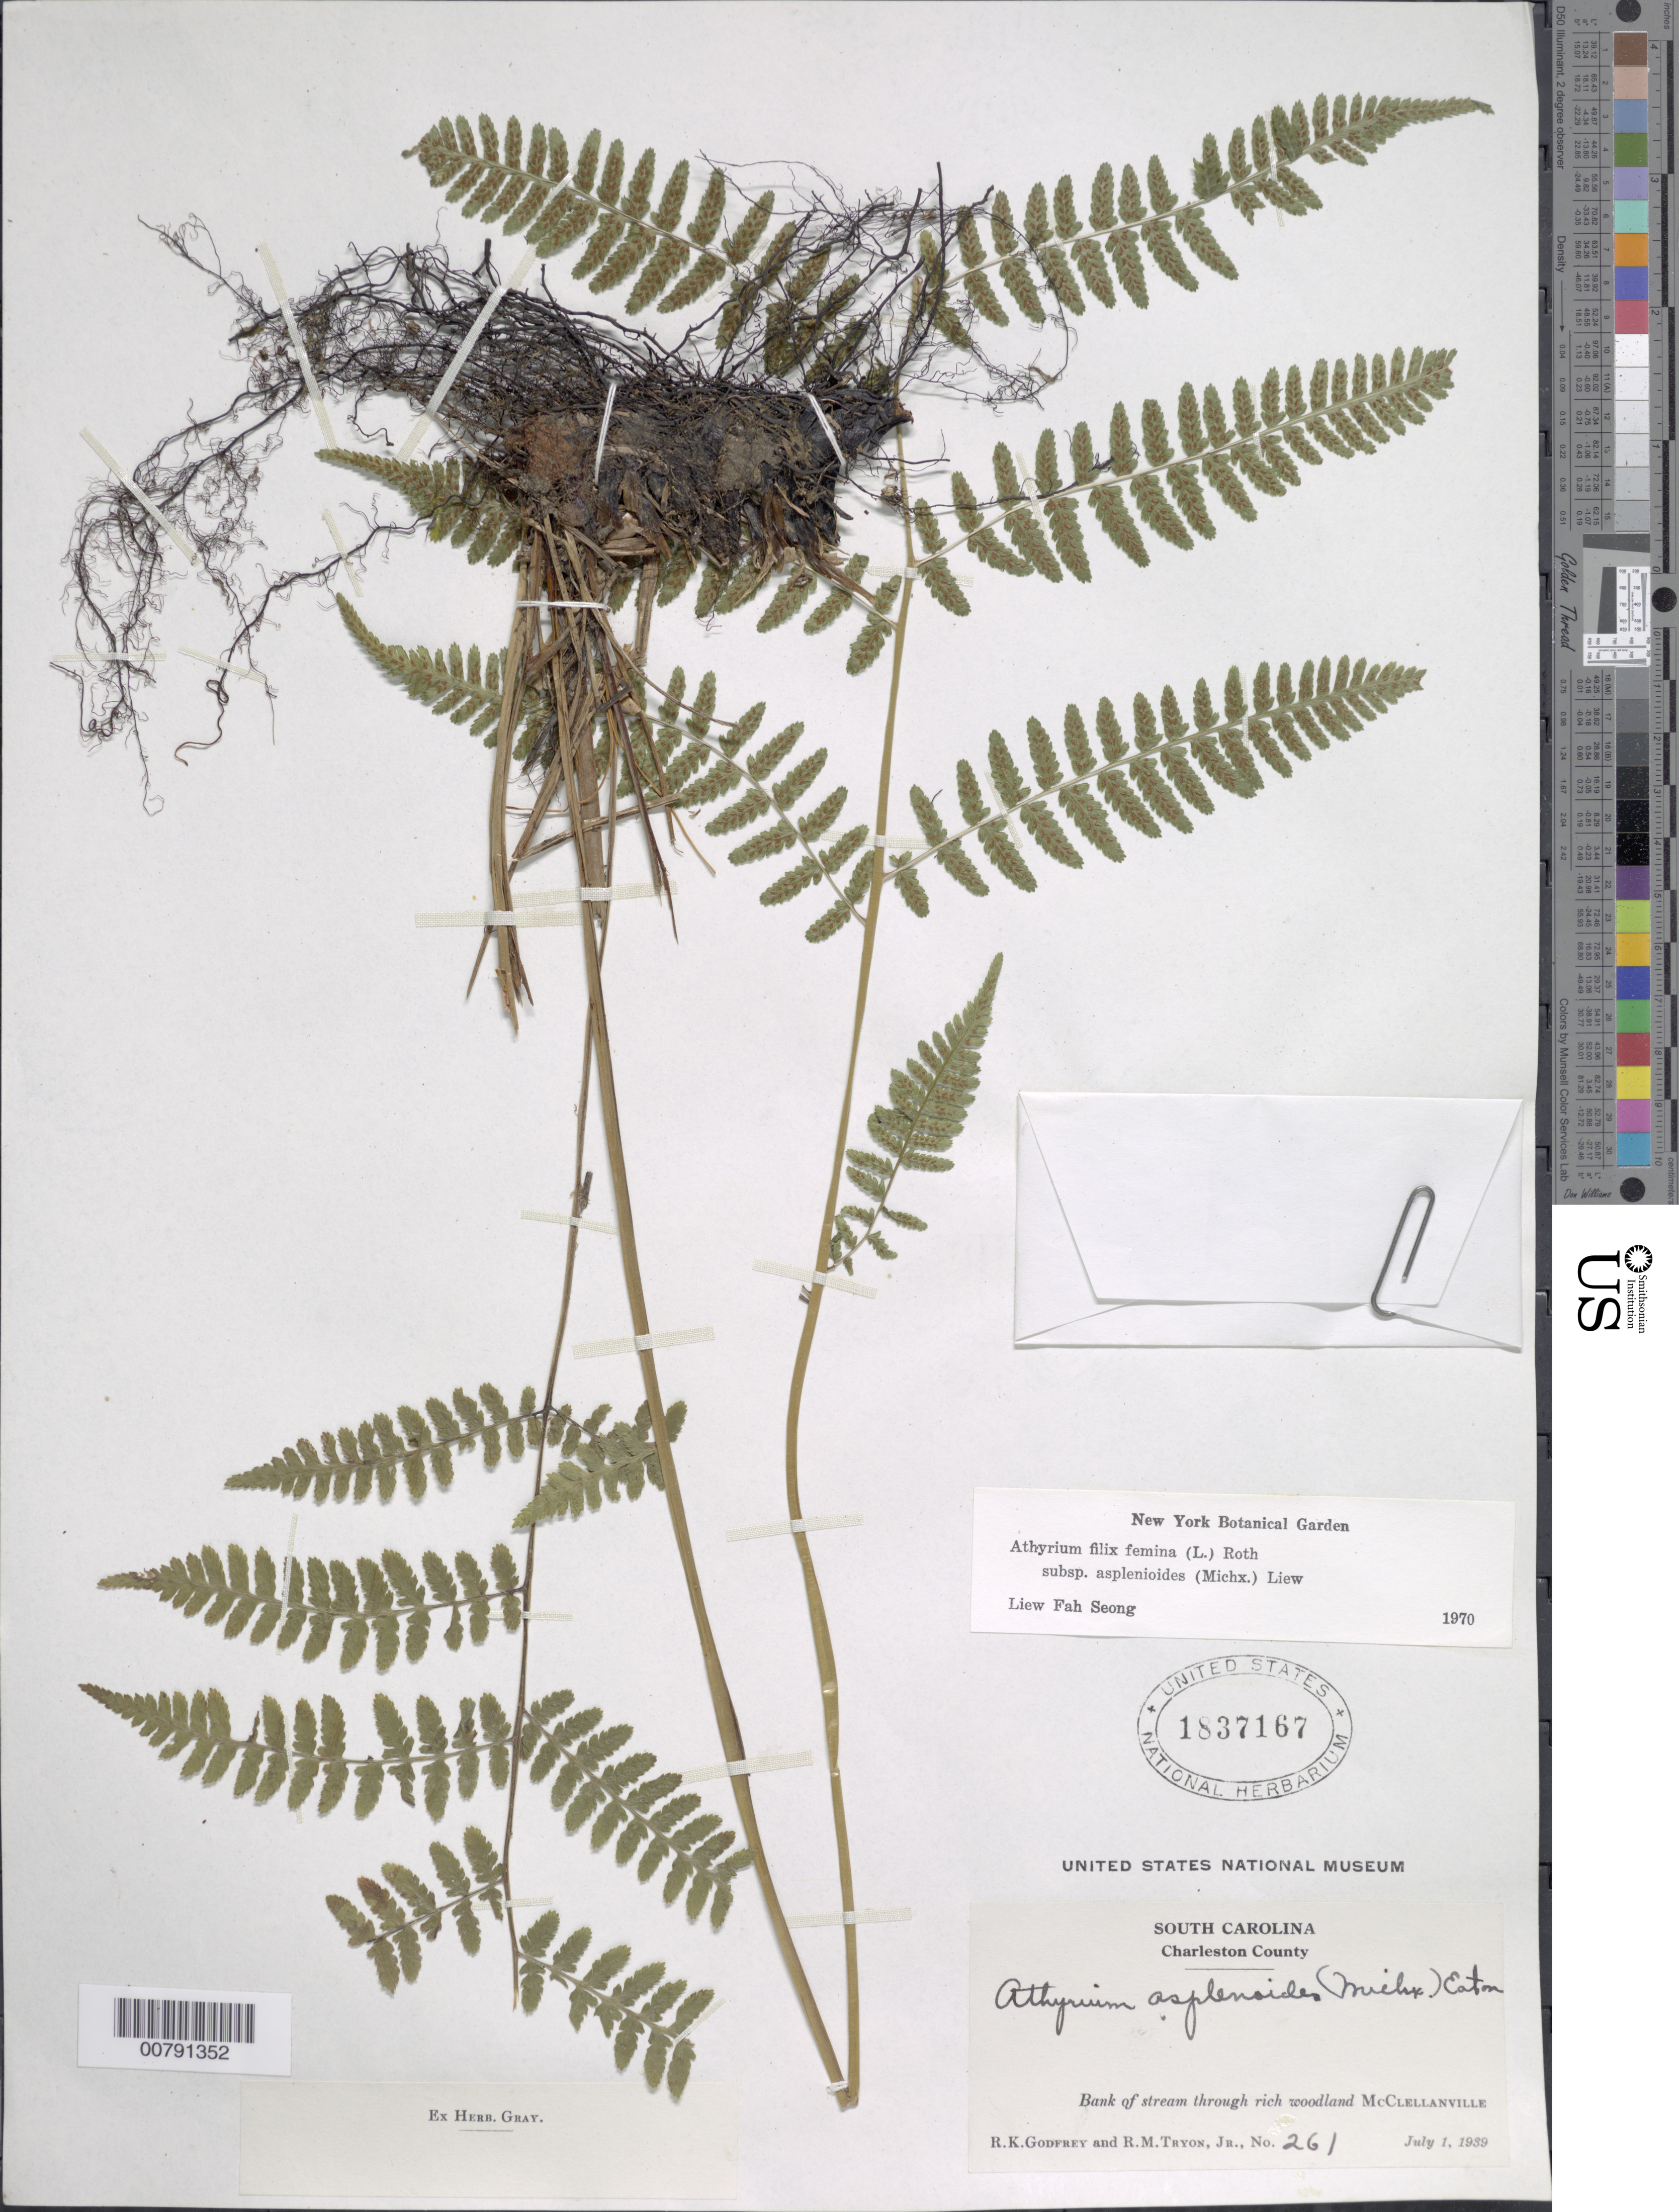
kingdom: Plantae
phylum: Tracheophyta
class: Polypodiopsida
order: Polypodiales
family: Athyriaceae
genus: Athyrium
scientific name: Athyrium filix-femina subsp. asplenioides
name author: (Michx.) Hultén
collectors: R. K. Godfrey & R. M. Tryon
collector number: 261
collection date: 1939-07-01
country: United States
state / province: South Carolina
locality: Charleston County, bank of stream through rich woodland McClellanville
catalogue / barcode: US 1837167